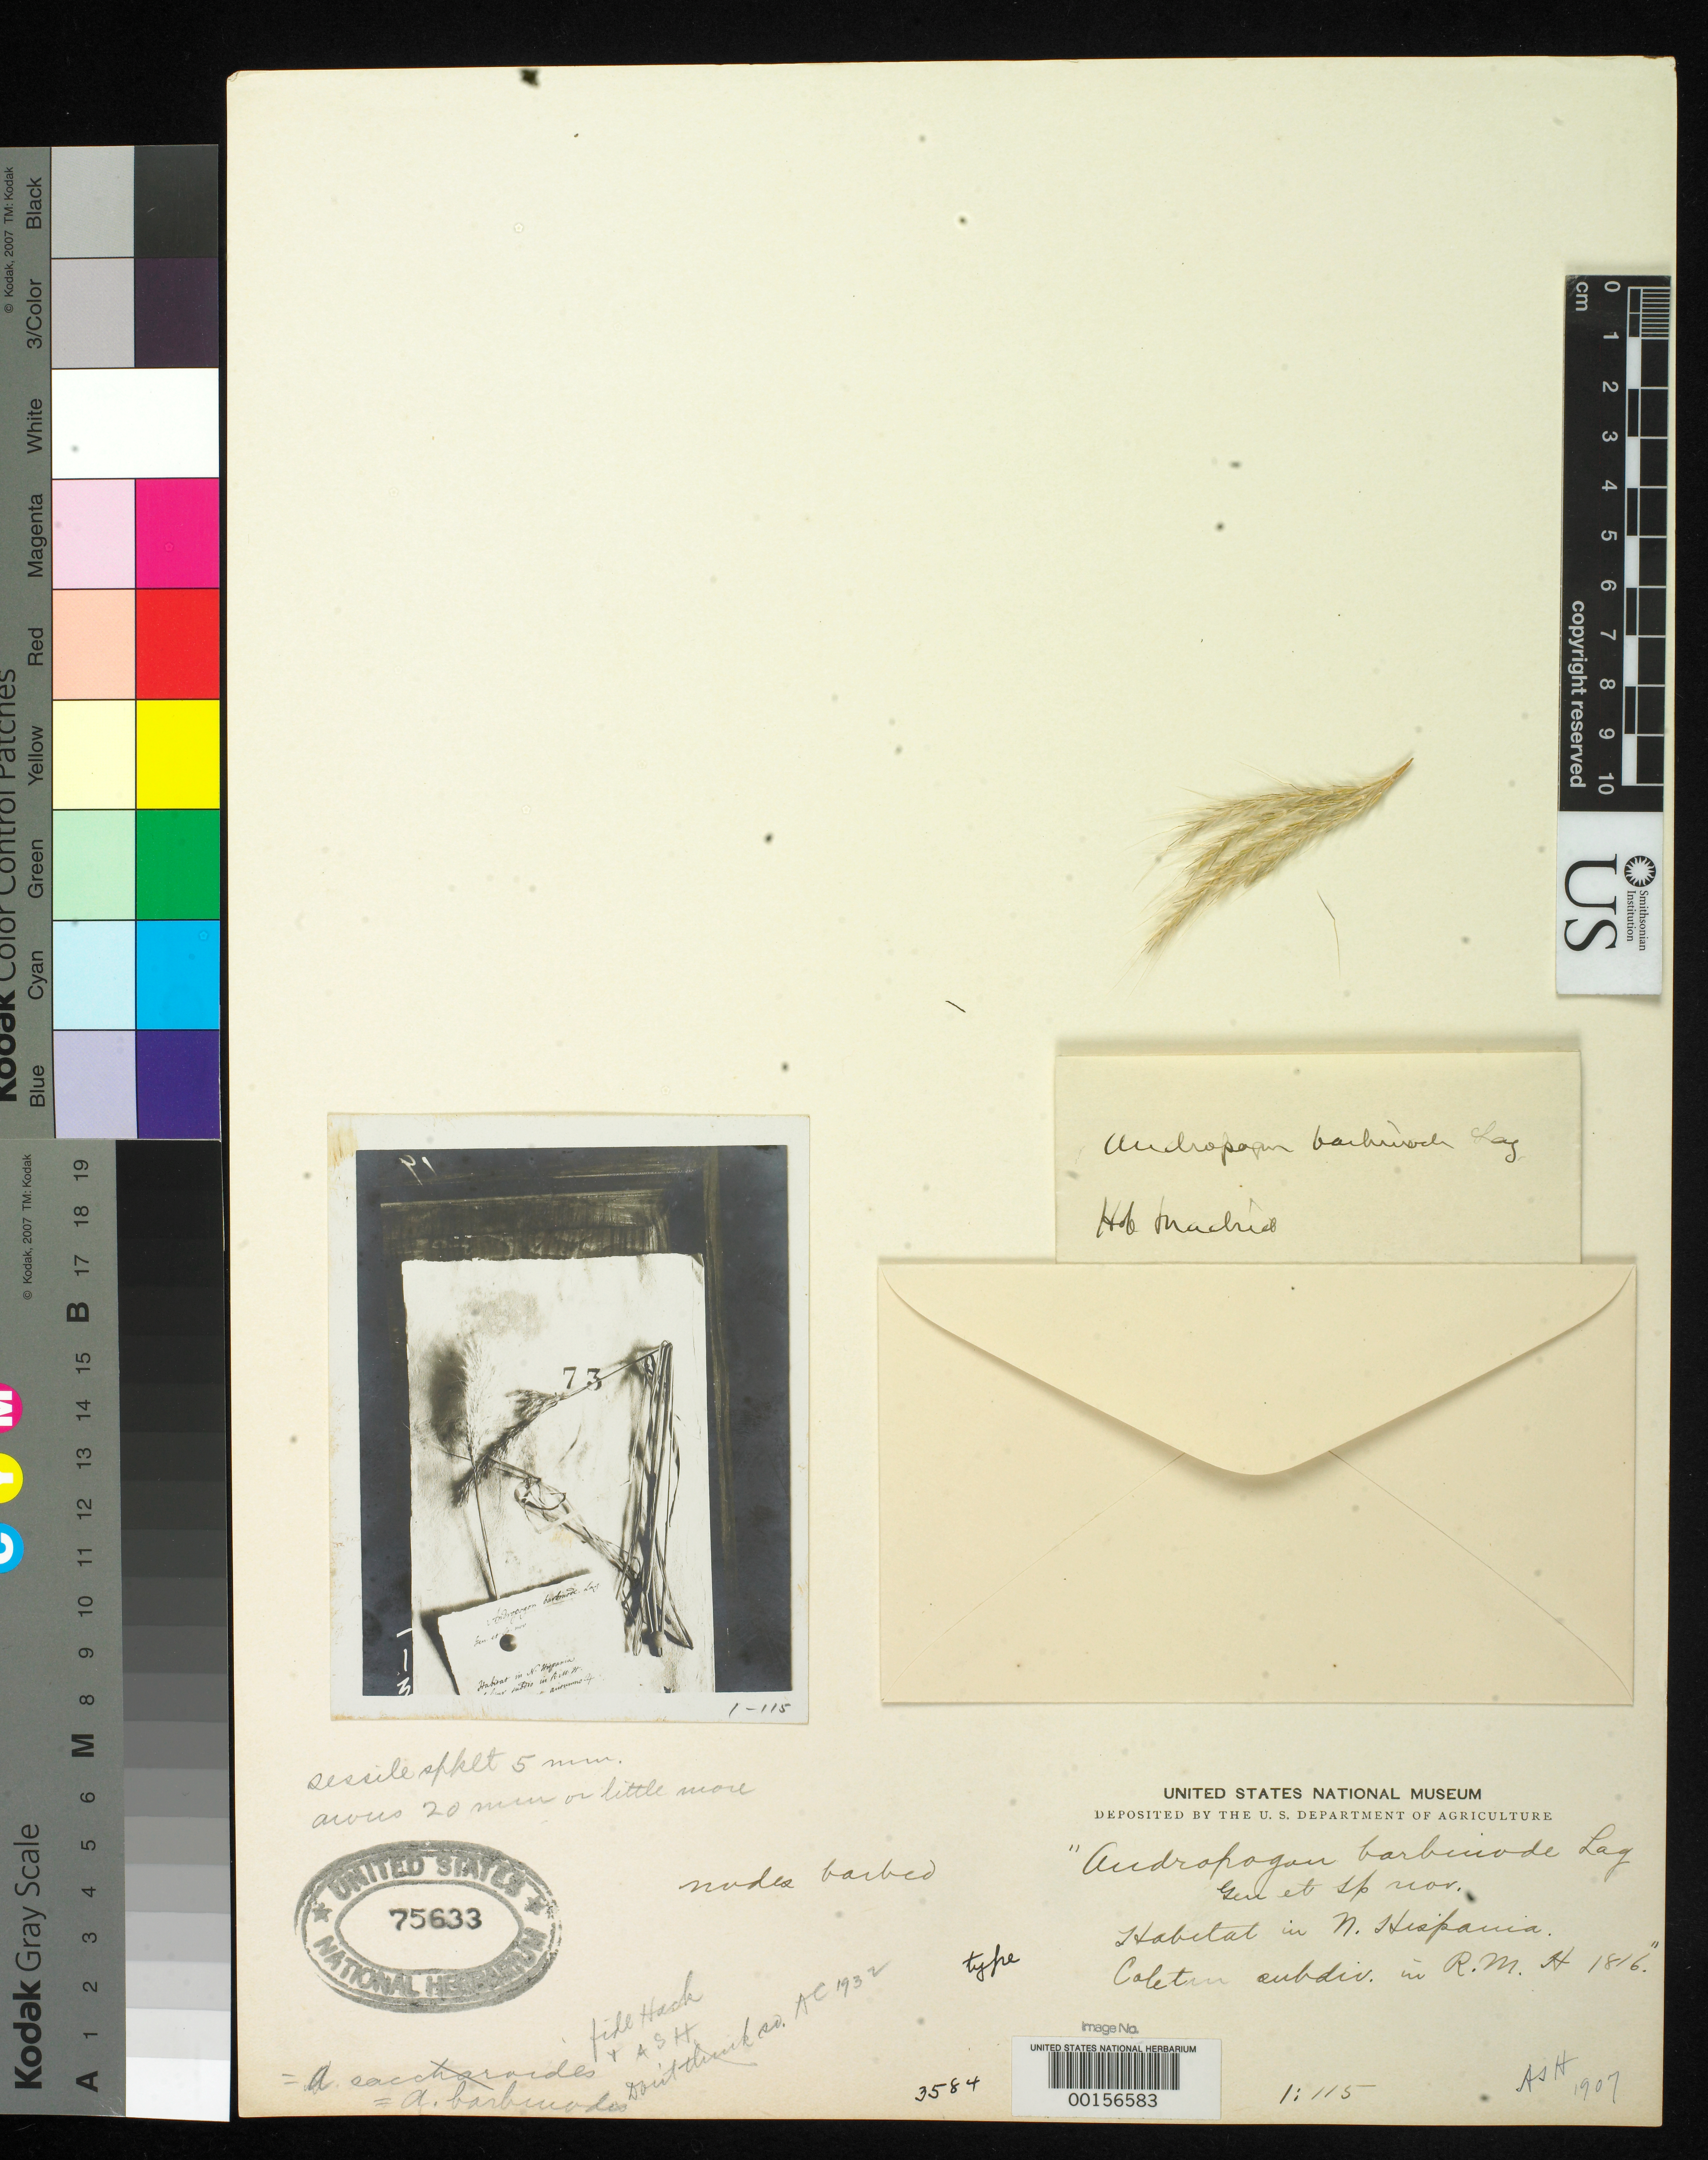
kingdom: Plantae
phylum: Tracheophyta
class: Liliopsida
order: Poales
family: Poaceae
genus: Andropogon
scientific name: Andropogon barbinodis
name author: Lag.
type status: Type Fragment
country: Mexico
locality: Sesse.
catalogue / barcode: US 75633